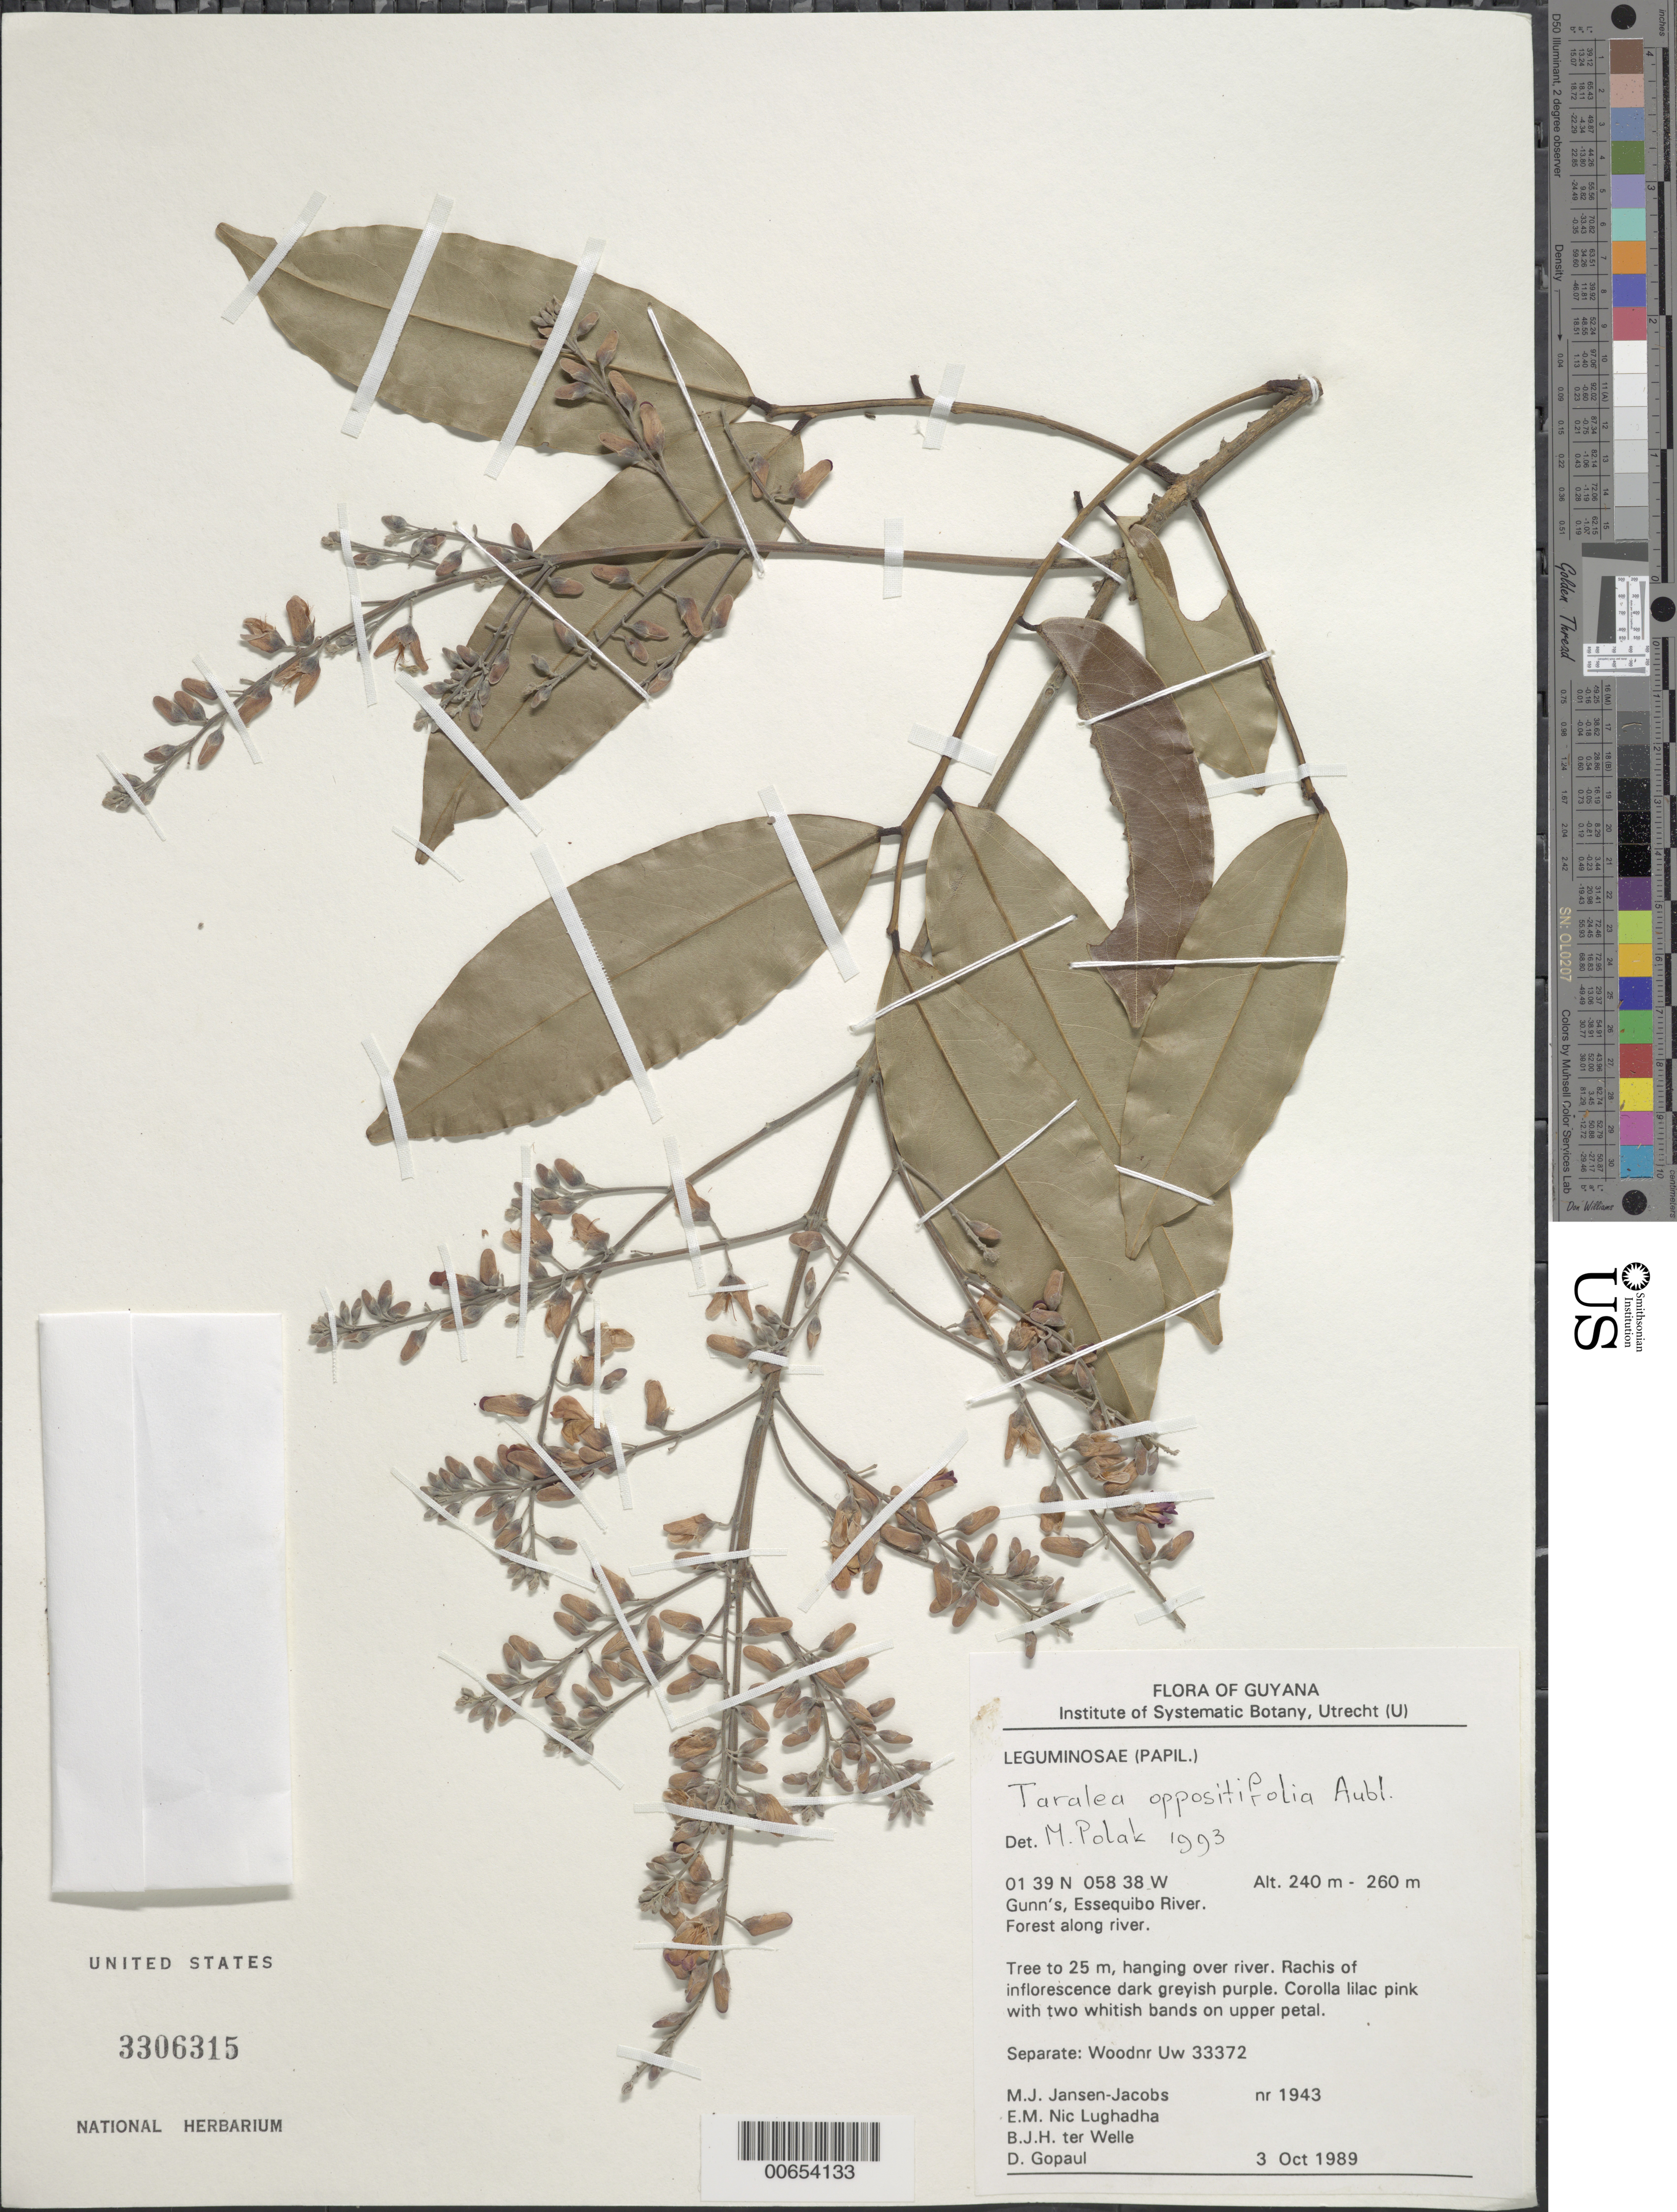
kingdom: Plantae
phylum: Tracheophyta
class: Magnoliopsida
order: Fabales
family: Fabaceae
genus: Taralea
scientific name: Taralea oppositifolia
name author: Aubl.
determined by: Polak, M.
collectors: M. J. Jansen-Jacobs, E. Nic Lughadha, B. Welle & D. Gopaul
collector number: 1943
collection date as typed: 3-Oct-89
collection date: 1989-10-03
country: Guyana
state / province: U. Takutu-U. Essequibo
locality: Gunn's, Essequibo River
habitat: Forest along river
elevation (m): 240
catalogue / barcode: US 3306315